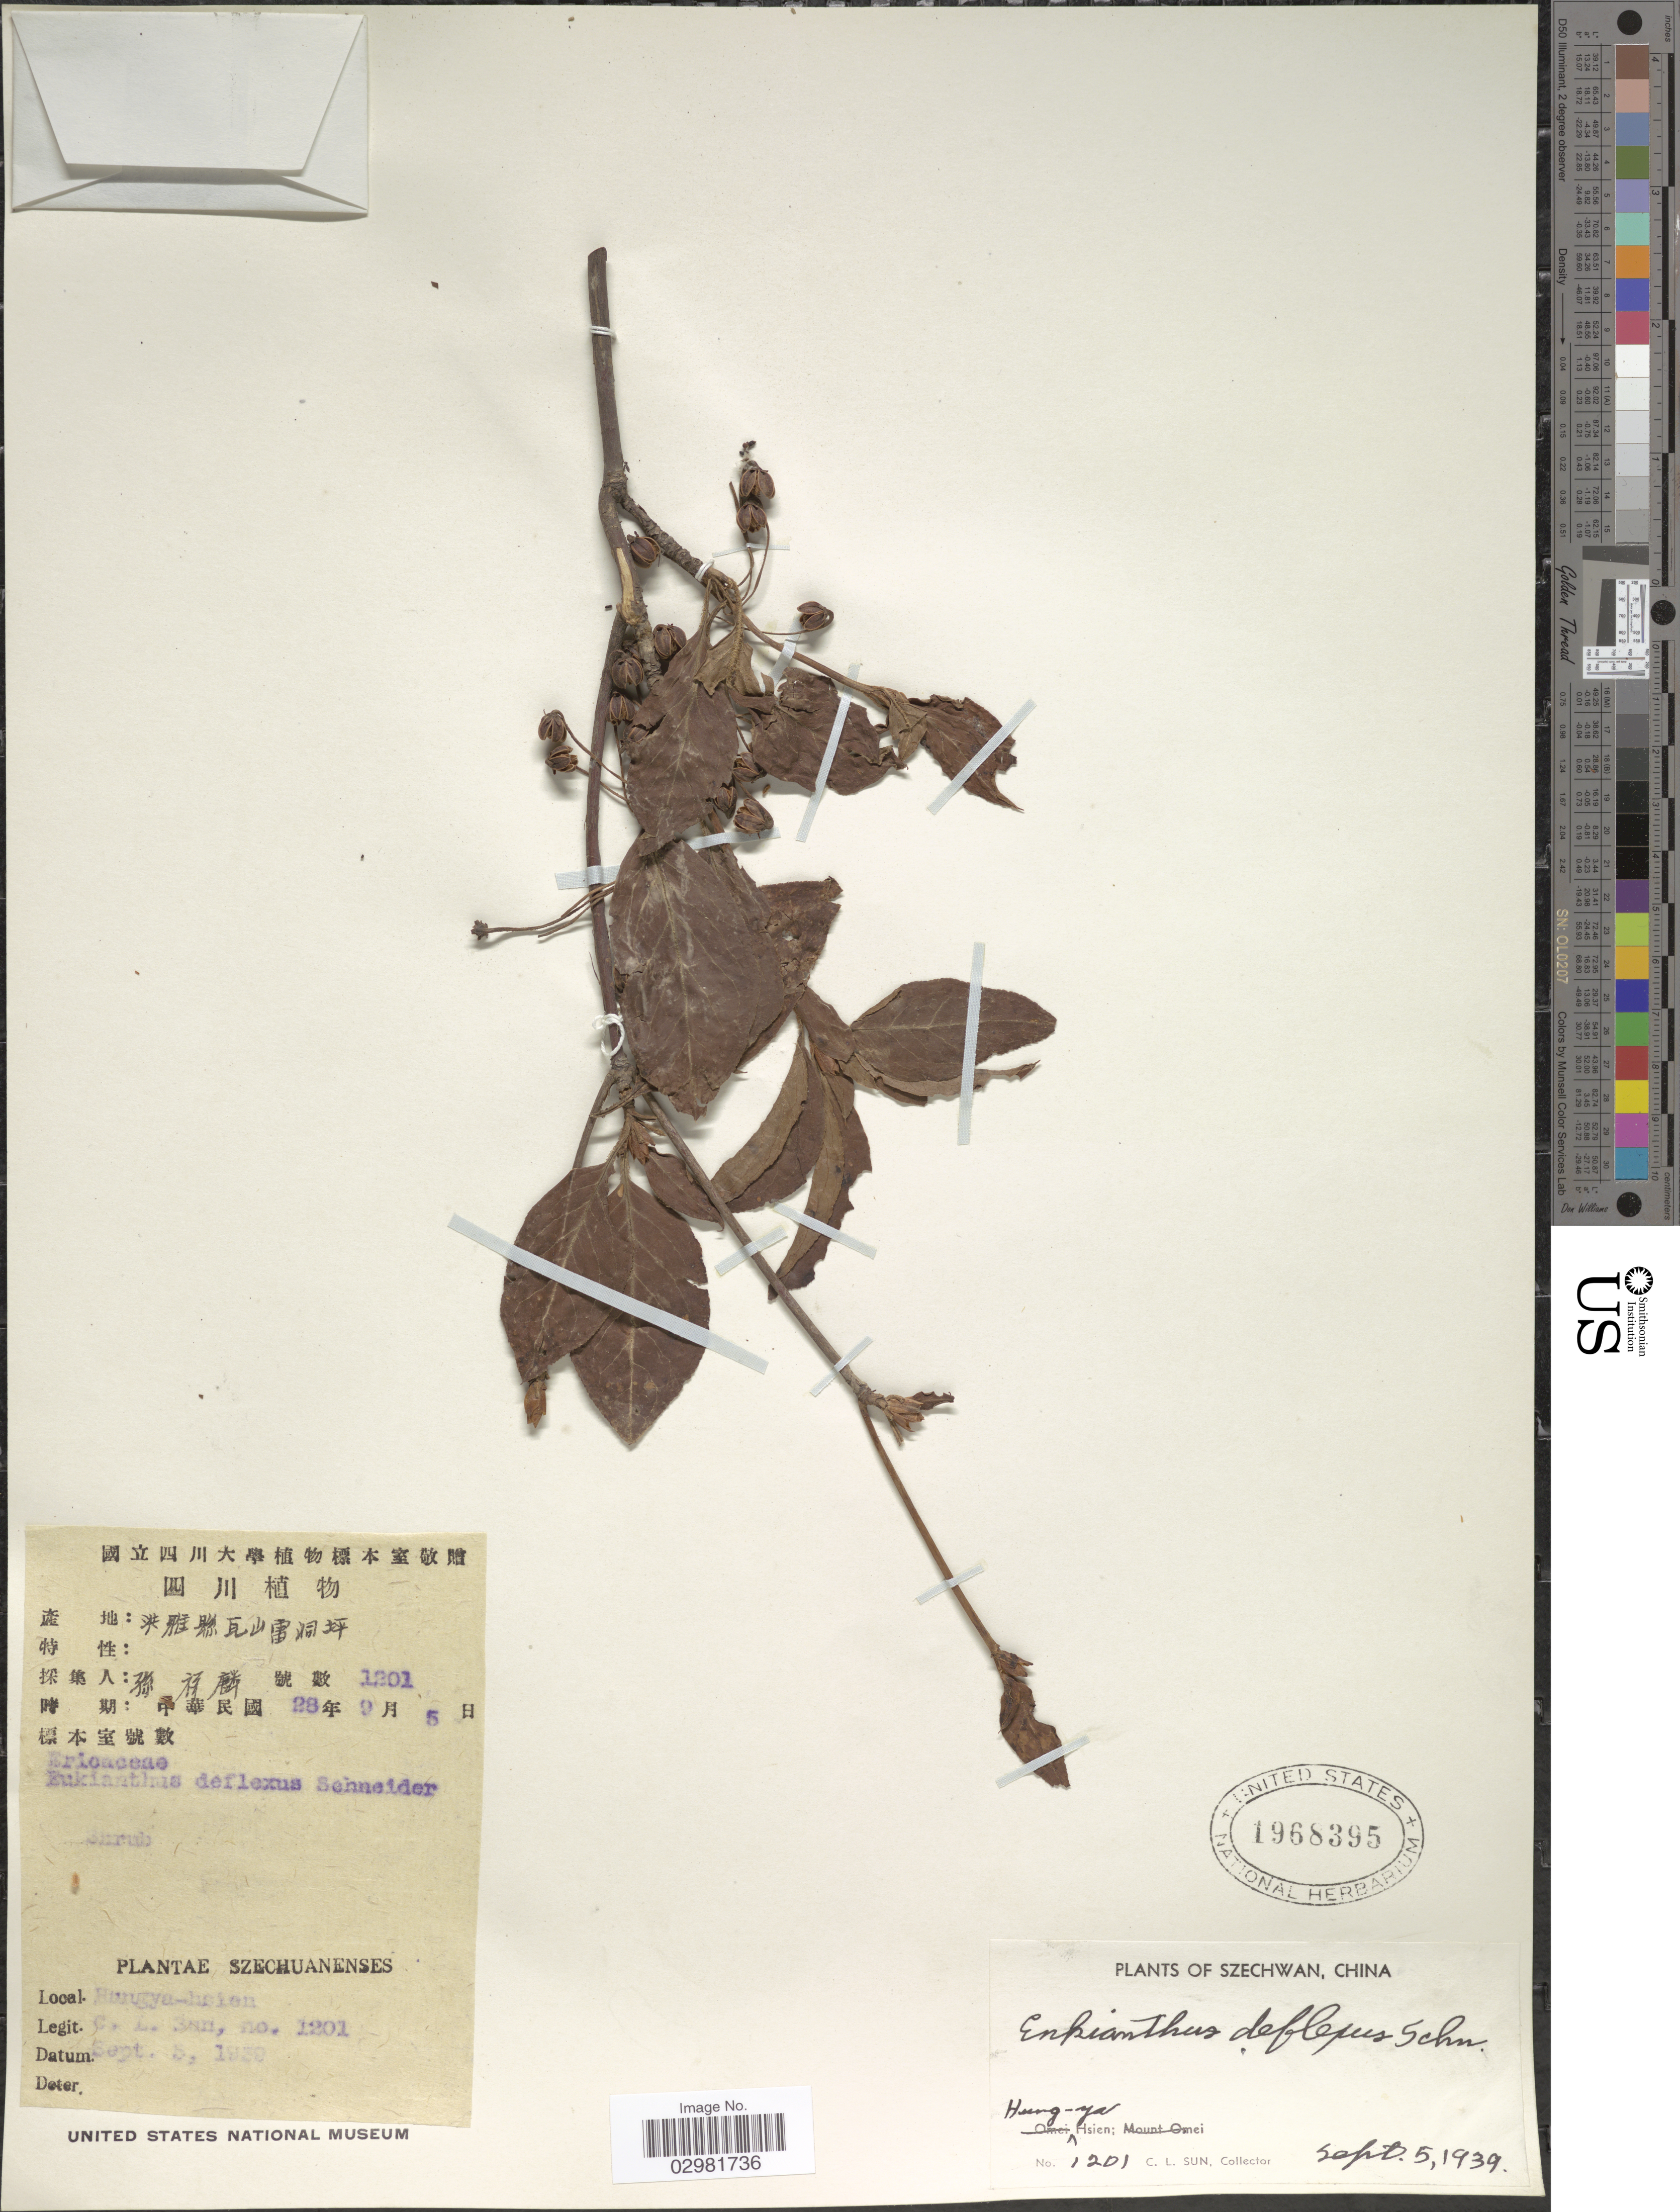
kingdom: Plantae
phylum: Tracheophyta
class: Magnoliopsida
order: Ericales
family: Ericaceae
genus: Enkianthus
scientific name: Enkianthus deflexus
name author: (Griff.) C.K. Schneid.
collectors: C. Sun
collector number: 1201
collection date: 1939-09-05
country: China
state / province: Sichuan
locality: Szechwan, Hungya-Hsien.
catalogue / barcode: US 1968395